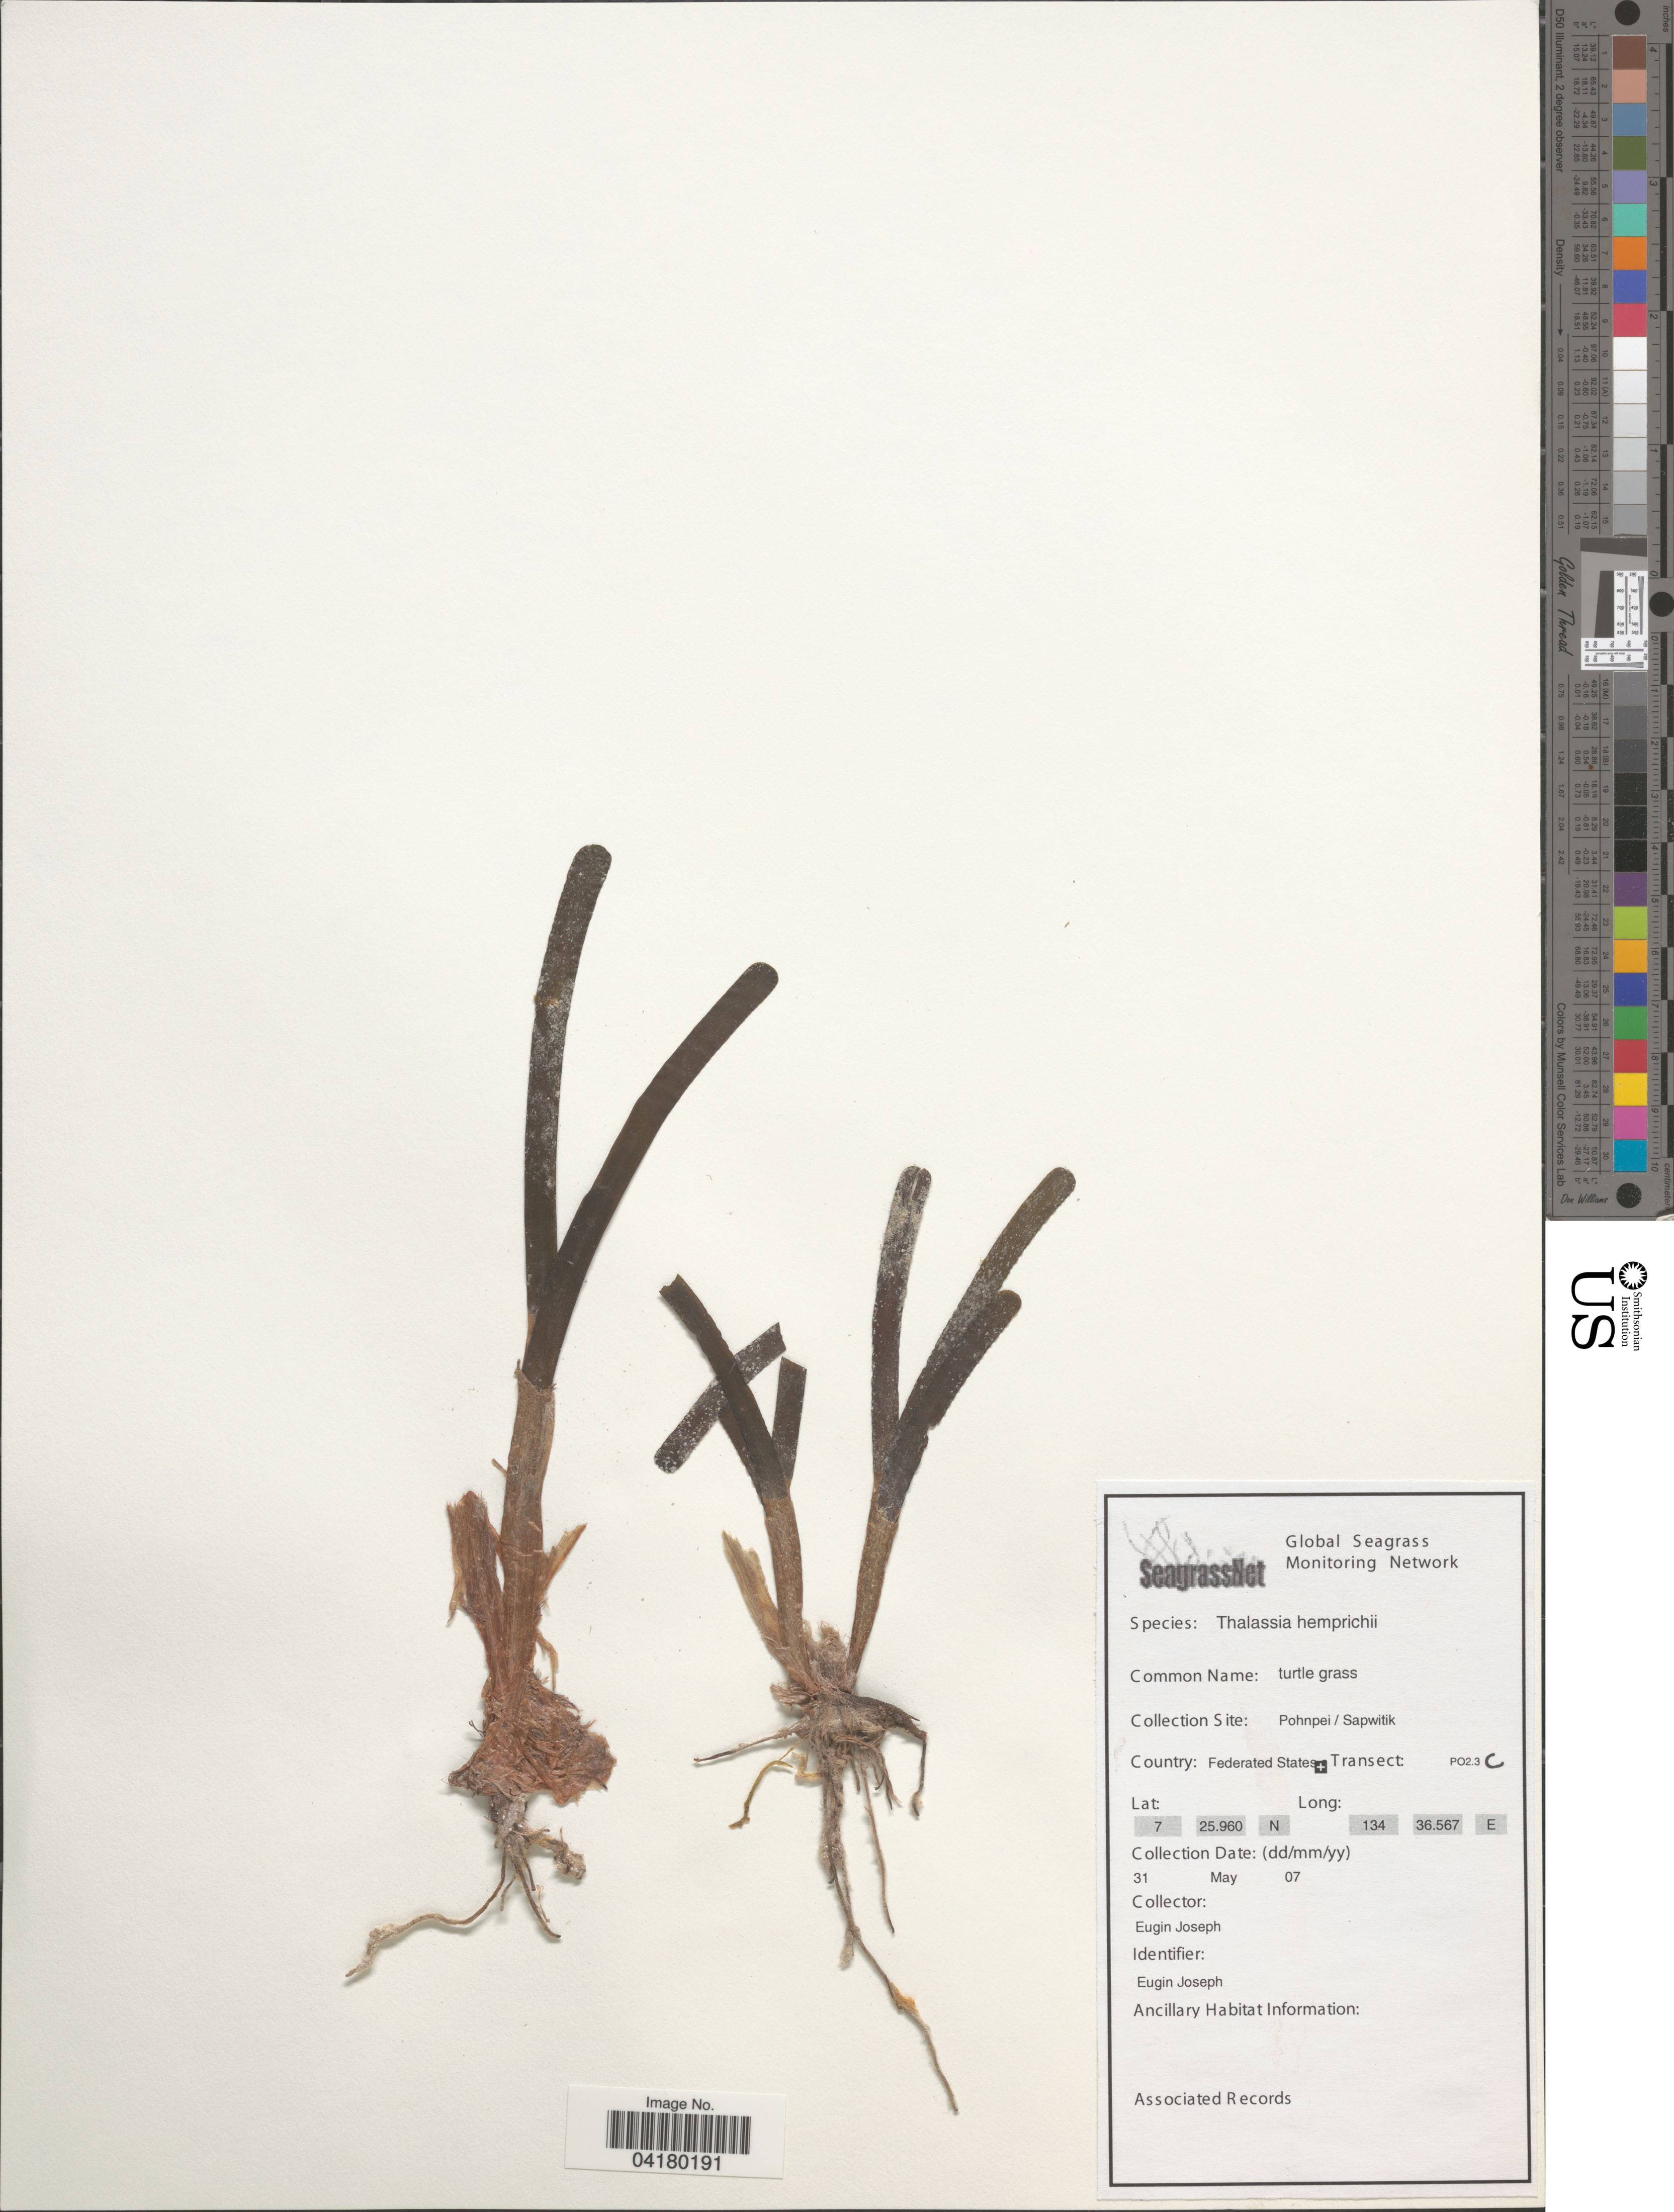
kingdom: Plantae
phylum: Tracheophyta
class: Liliopsida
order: Alismatales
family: Hydrocharitaceae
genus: Thalassia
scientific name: Thalassia hemprichii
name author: Asch.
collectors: E. Joseph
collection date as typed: Transcribed d/m/y: 31/5/7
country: Micronesia, Federated States of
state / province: Pohnpei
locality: Collection Site: Sapwitik. Country: Federated States. Transect: PO2.3C.